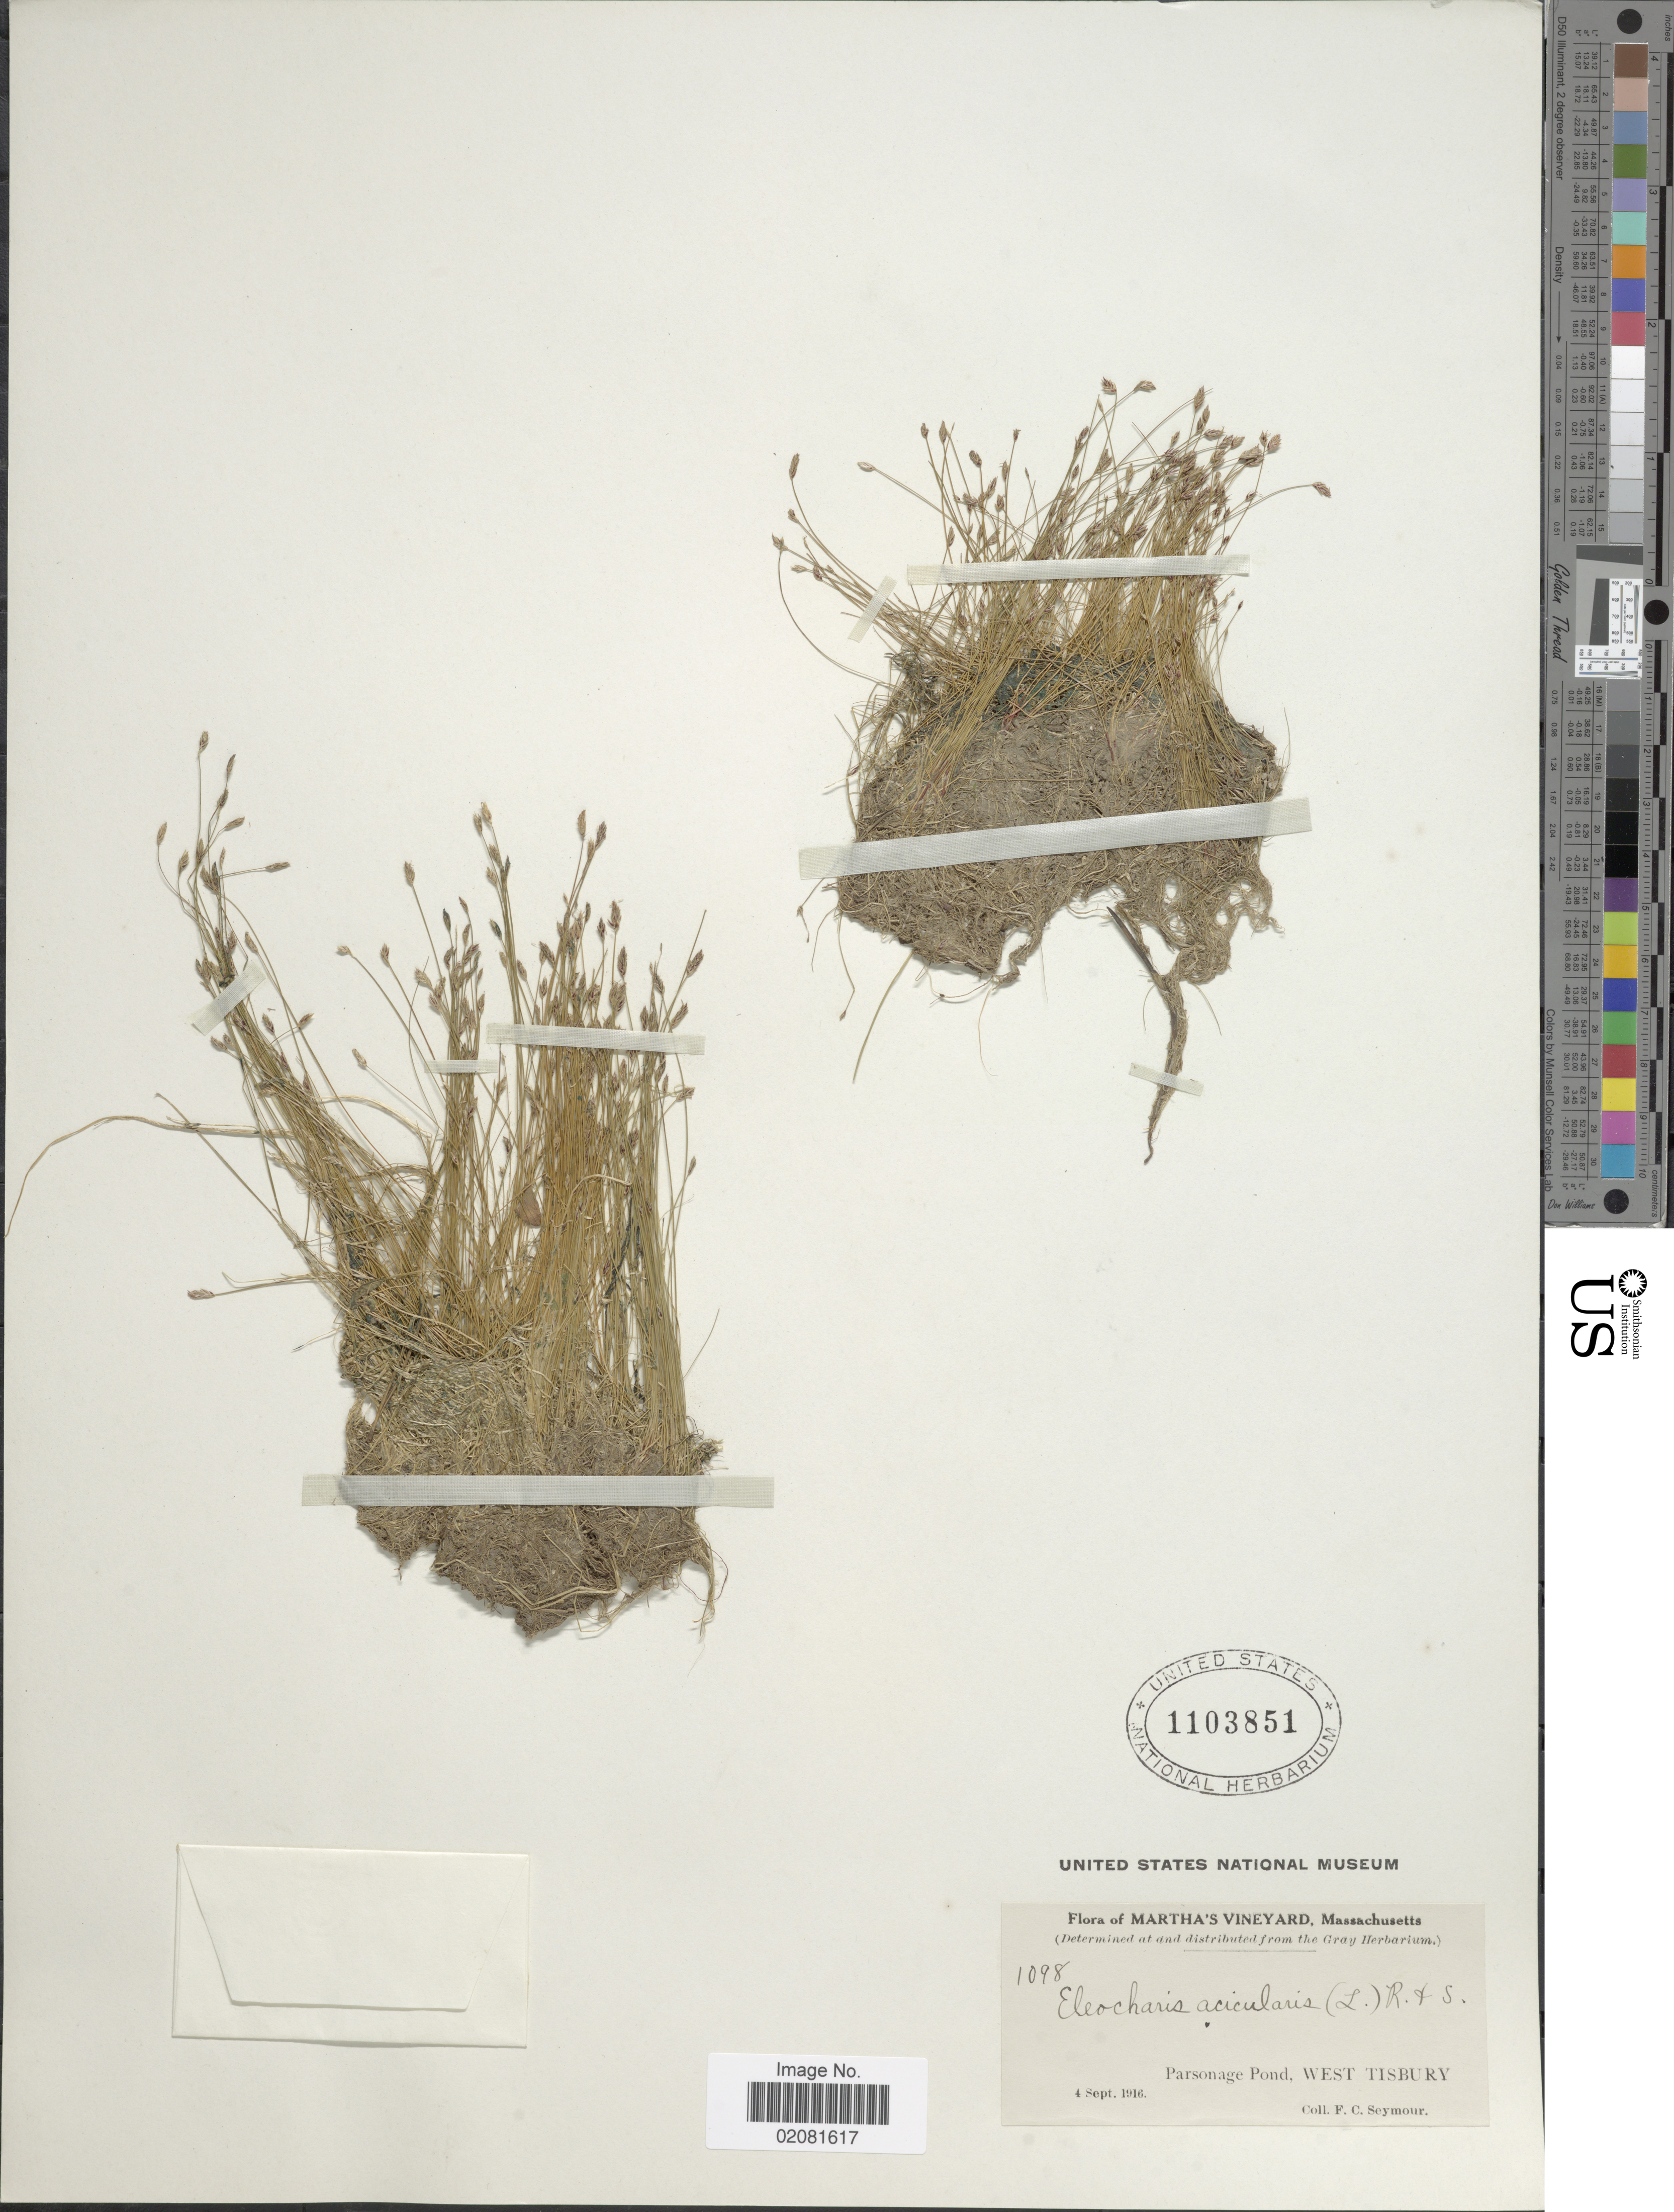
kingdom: Plantae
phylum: Tracheophyta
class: Liliopsida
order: Poales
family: Cyperaceae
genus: Eleocharis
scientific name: Eleocharis acicularis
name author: (L.) Roem. & Schult.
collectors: F. C. Seymour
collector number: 1098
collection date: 1916-09-04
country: United States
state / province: Massachusetts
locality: Martha's Vineyard. Parsonage Pond, West Tisbury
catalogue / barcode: US 1103851